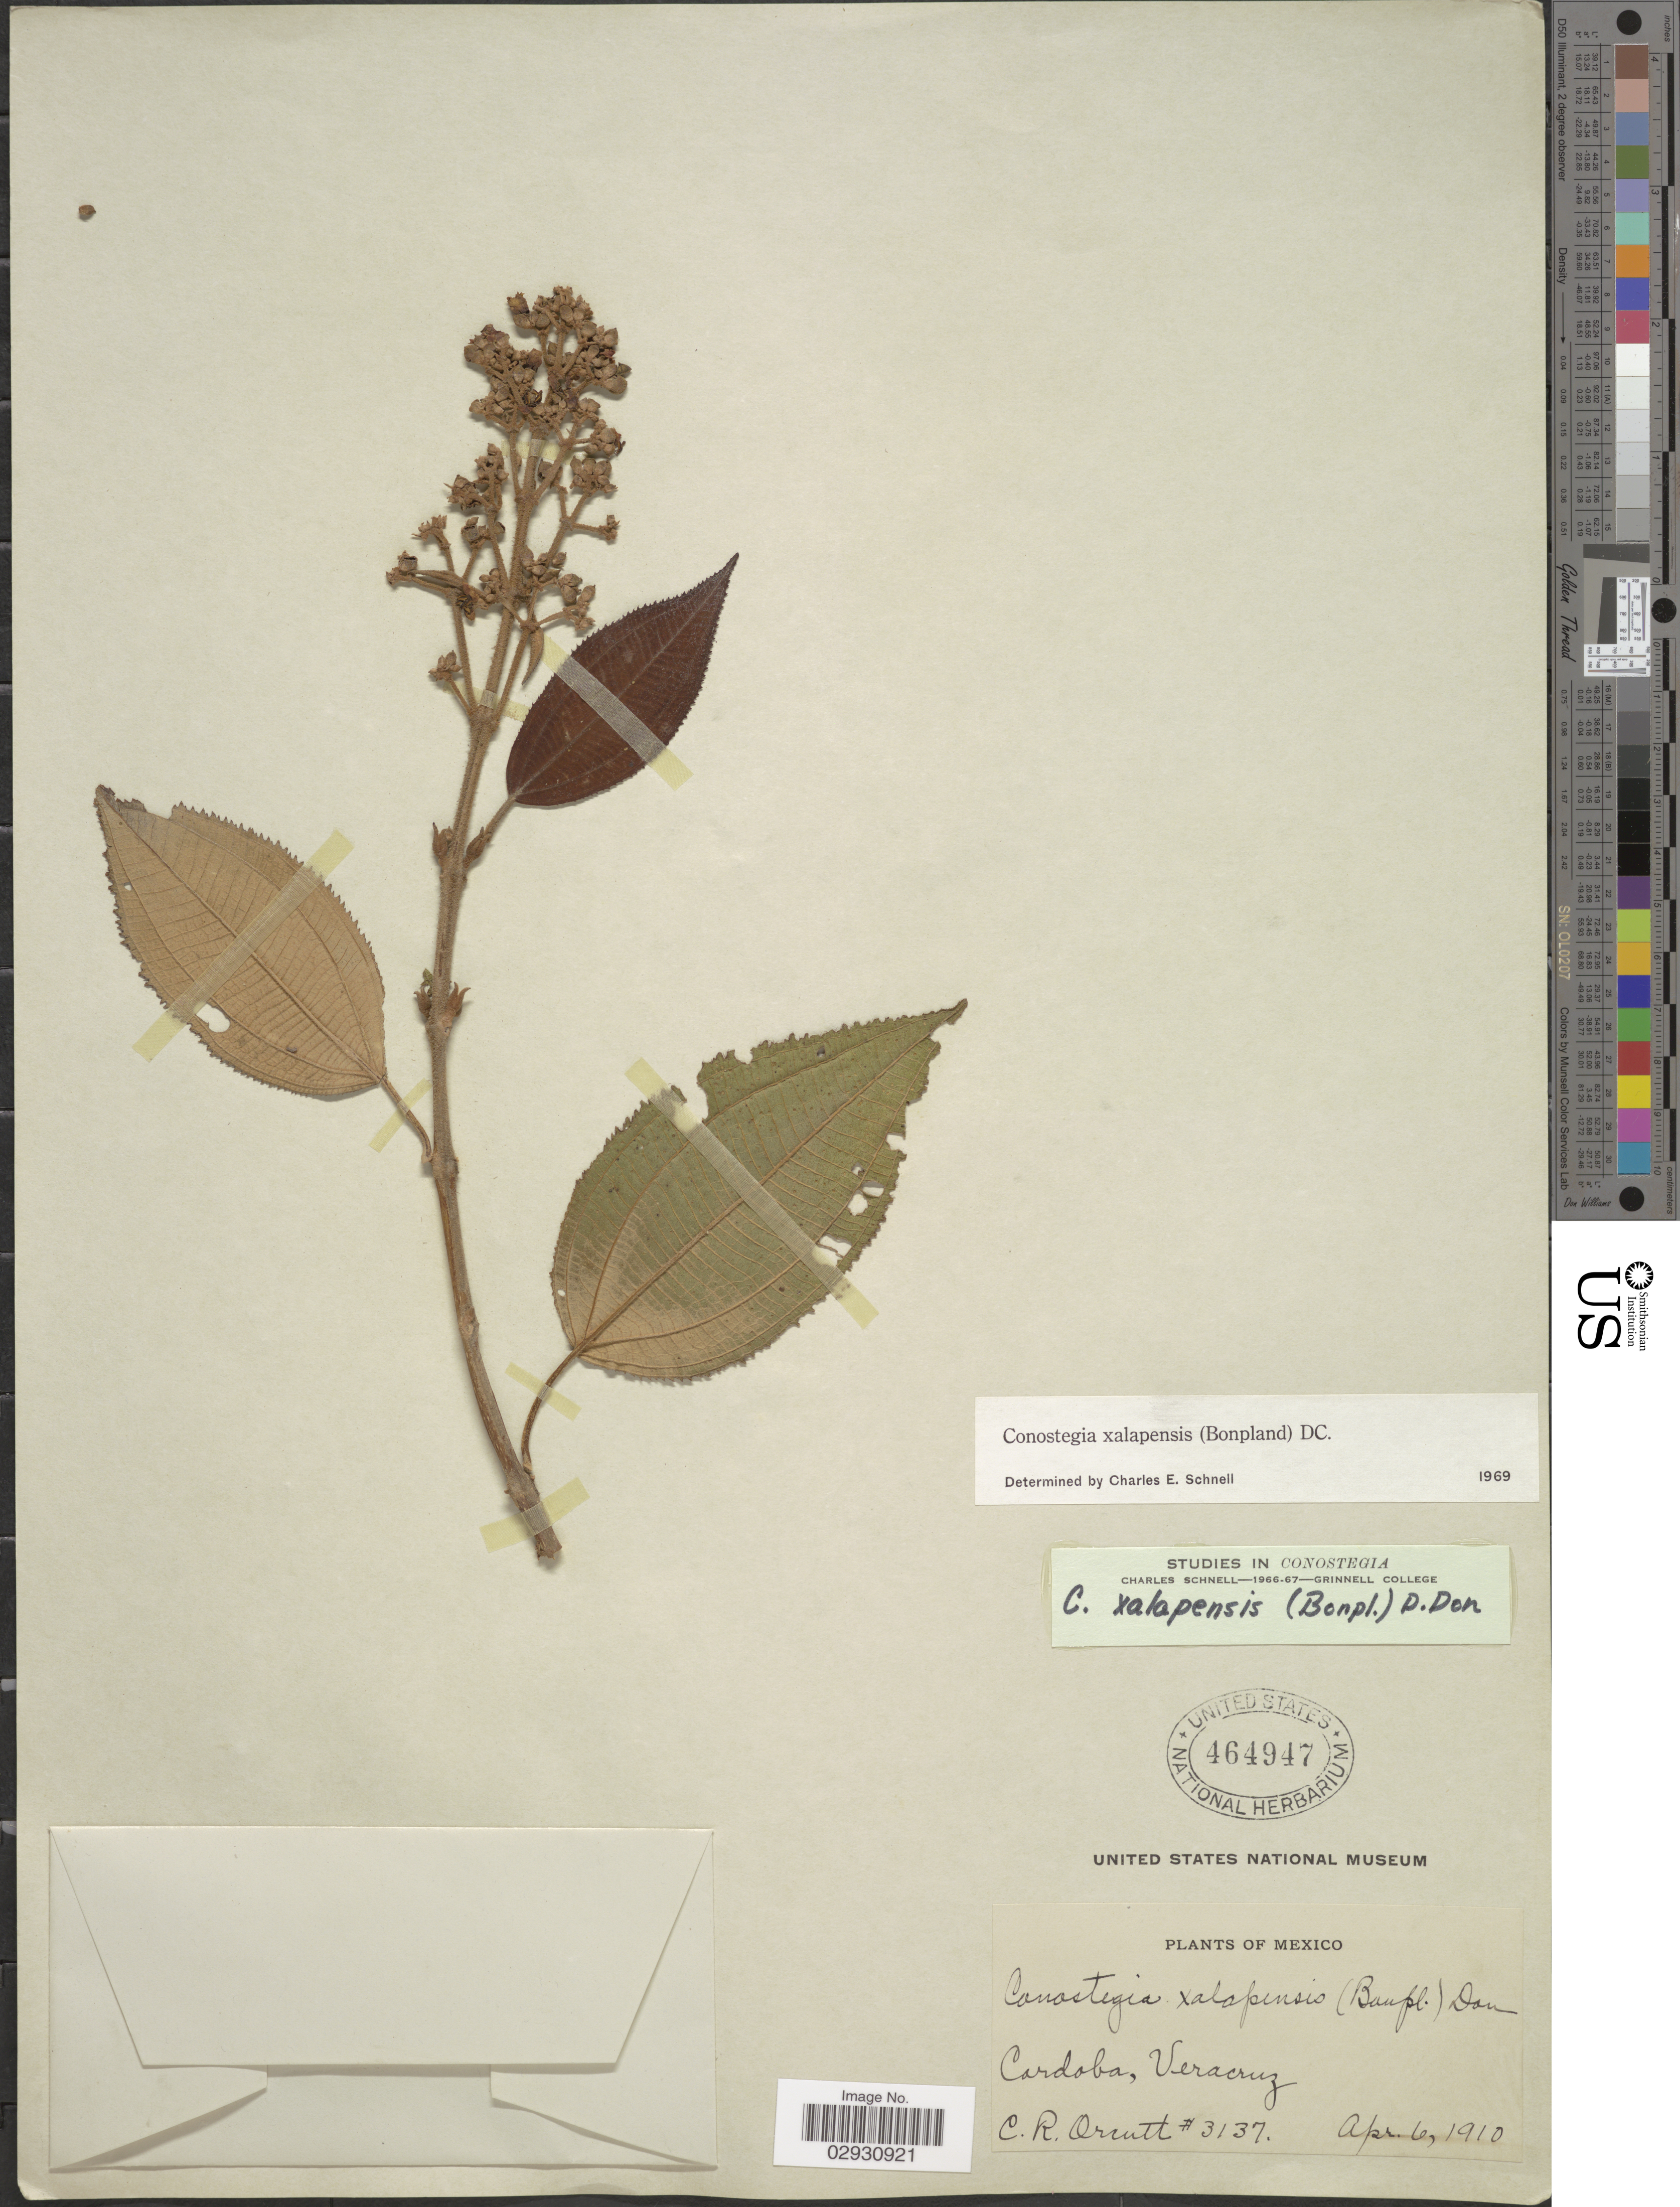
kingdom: Plantae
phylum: Tracheophyta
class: Magnoliopsida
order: Myrtales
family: Melastomataceae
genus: Conostegia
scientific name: Conostegia quadrangularis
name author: Schltdl. ex Steud.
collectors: C. R. Orcutt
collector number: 3137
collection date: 1910-04-06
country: Mexico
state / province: Veracruz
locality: Cordoba, Veracruz.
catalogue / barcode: US 464947